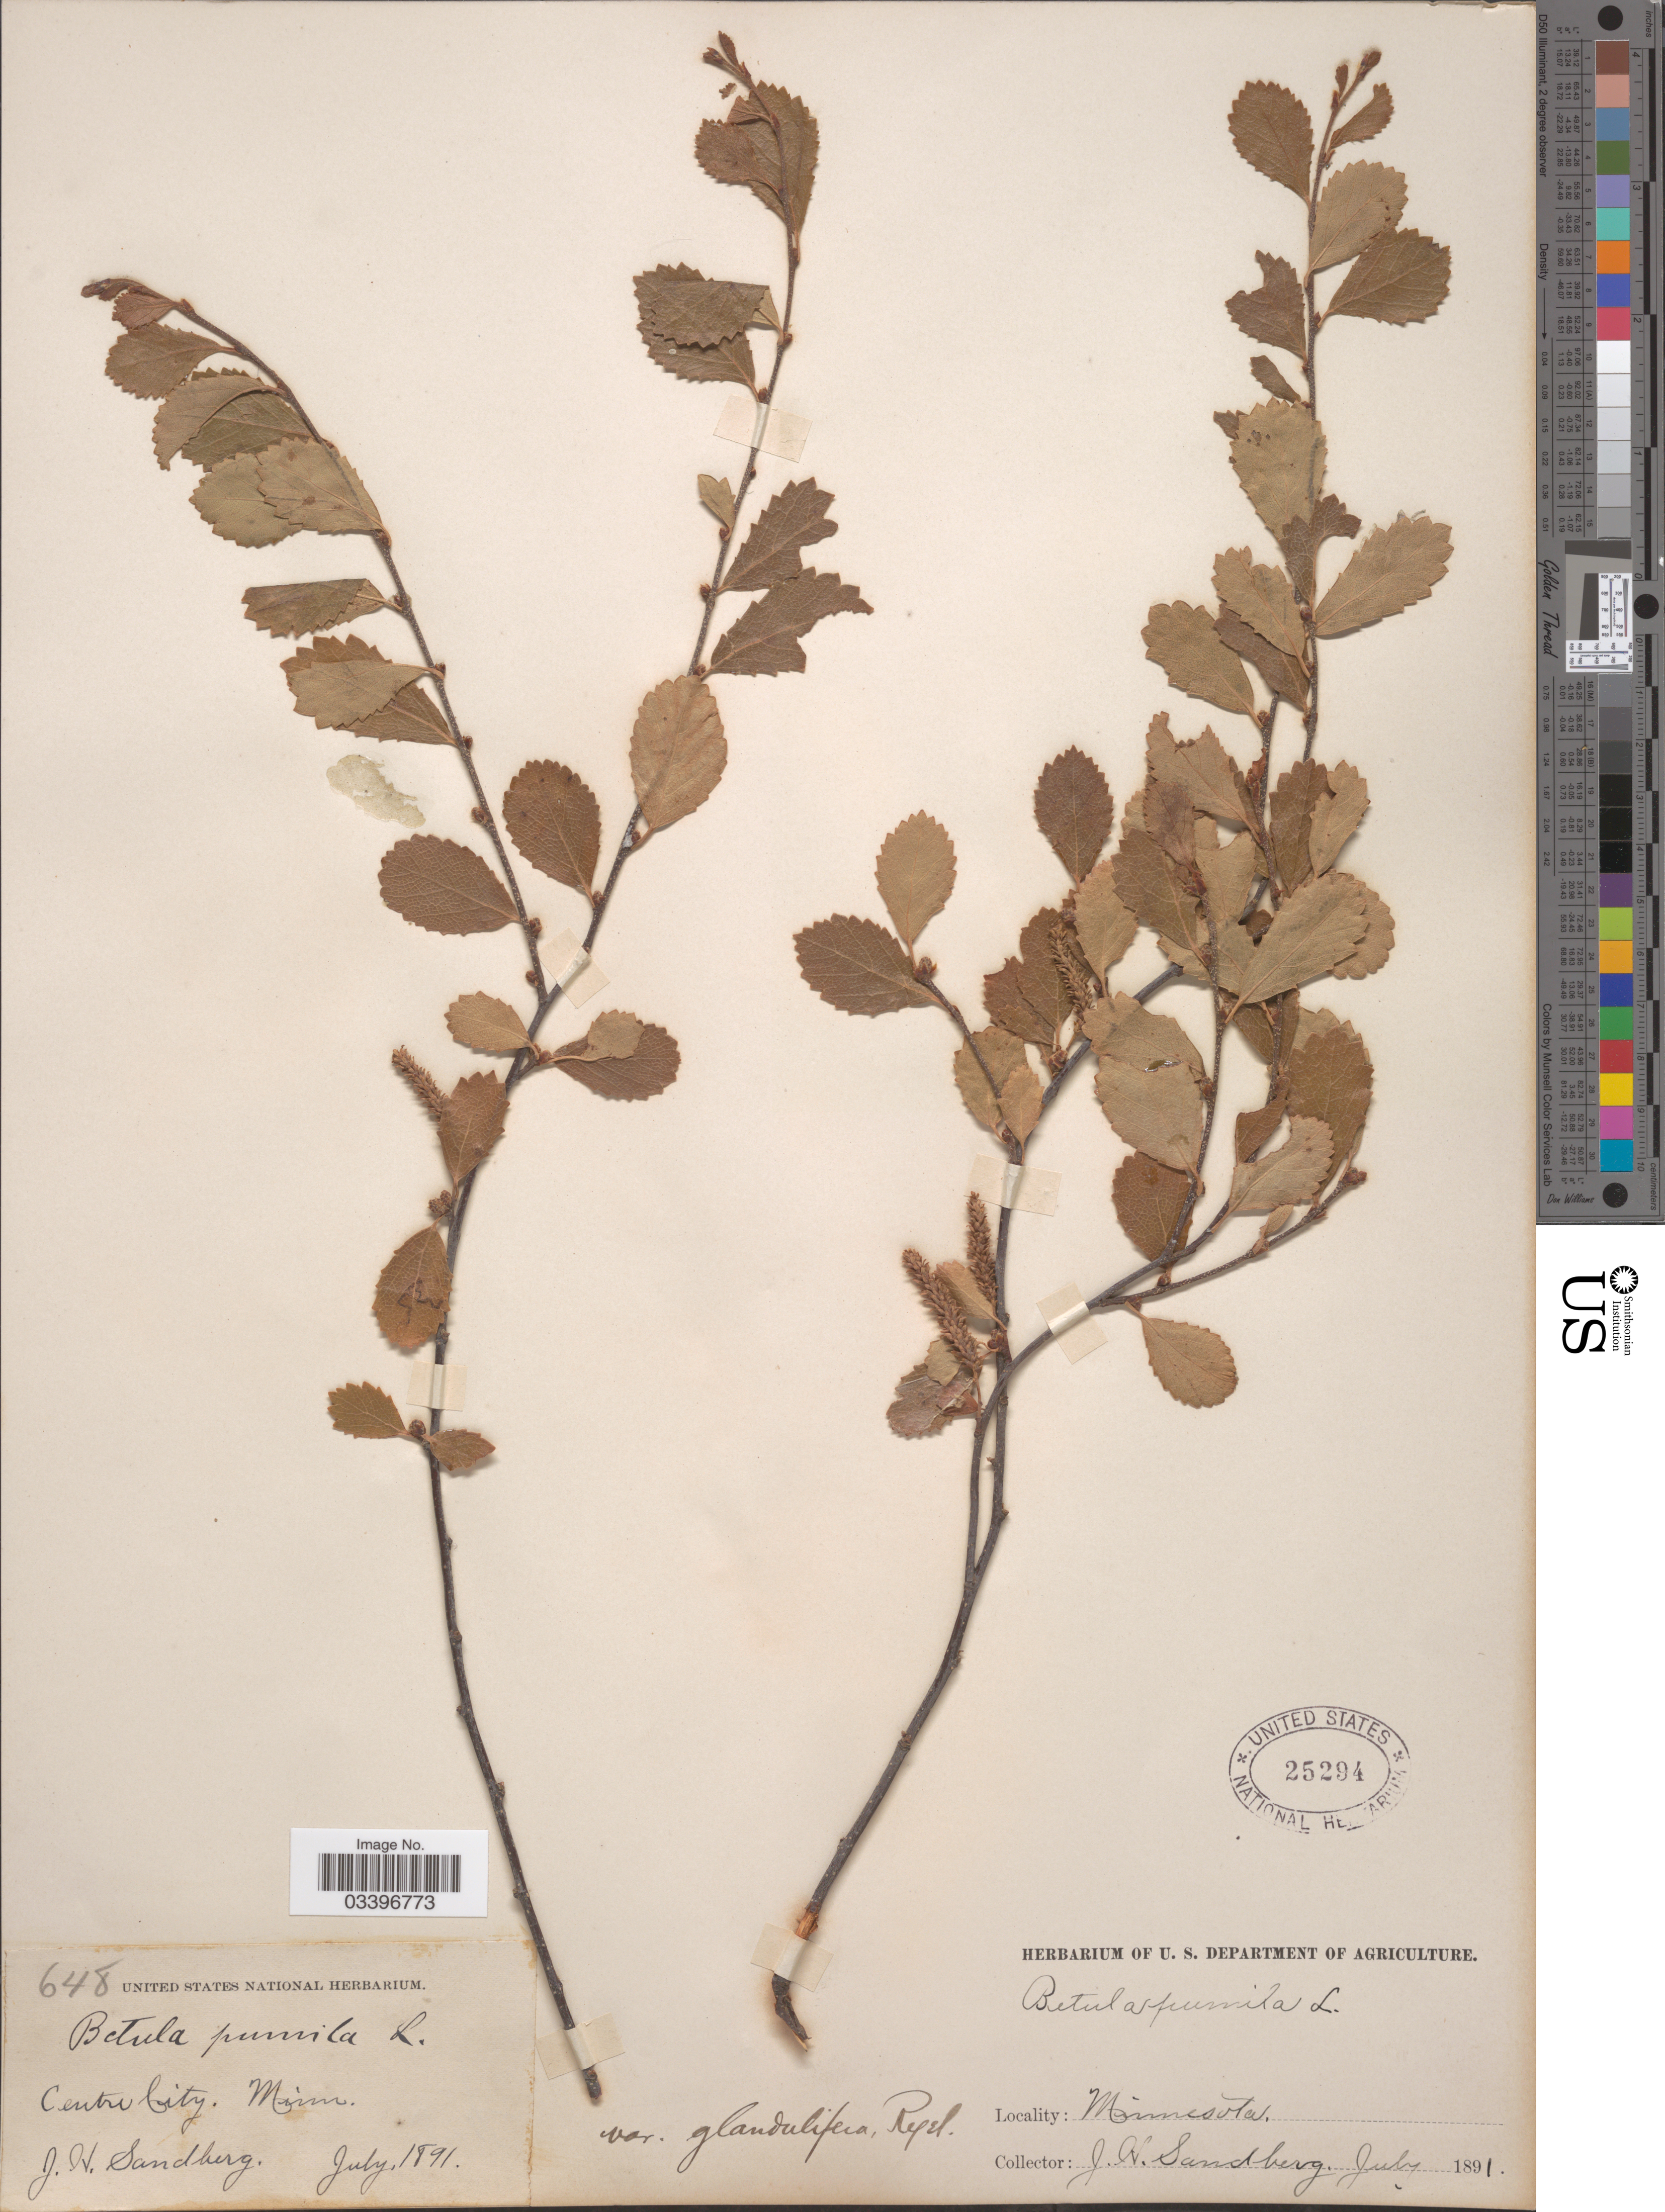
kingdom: Plantae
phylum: Tracheophyta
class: Magnoliopsida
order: Fagales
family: Betulaceae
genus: Betula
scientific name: Betula pumila var. glandulifera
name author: Regel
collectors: J. H. Sandberg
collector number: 648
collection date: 1891-07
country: United States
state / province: Minnesota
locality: Centre City.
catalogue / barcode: US 25294